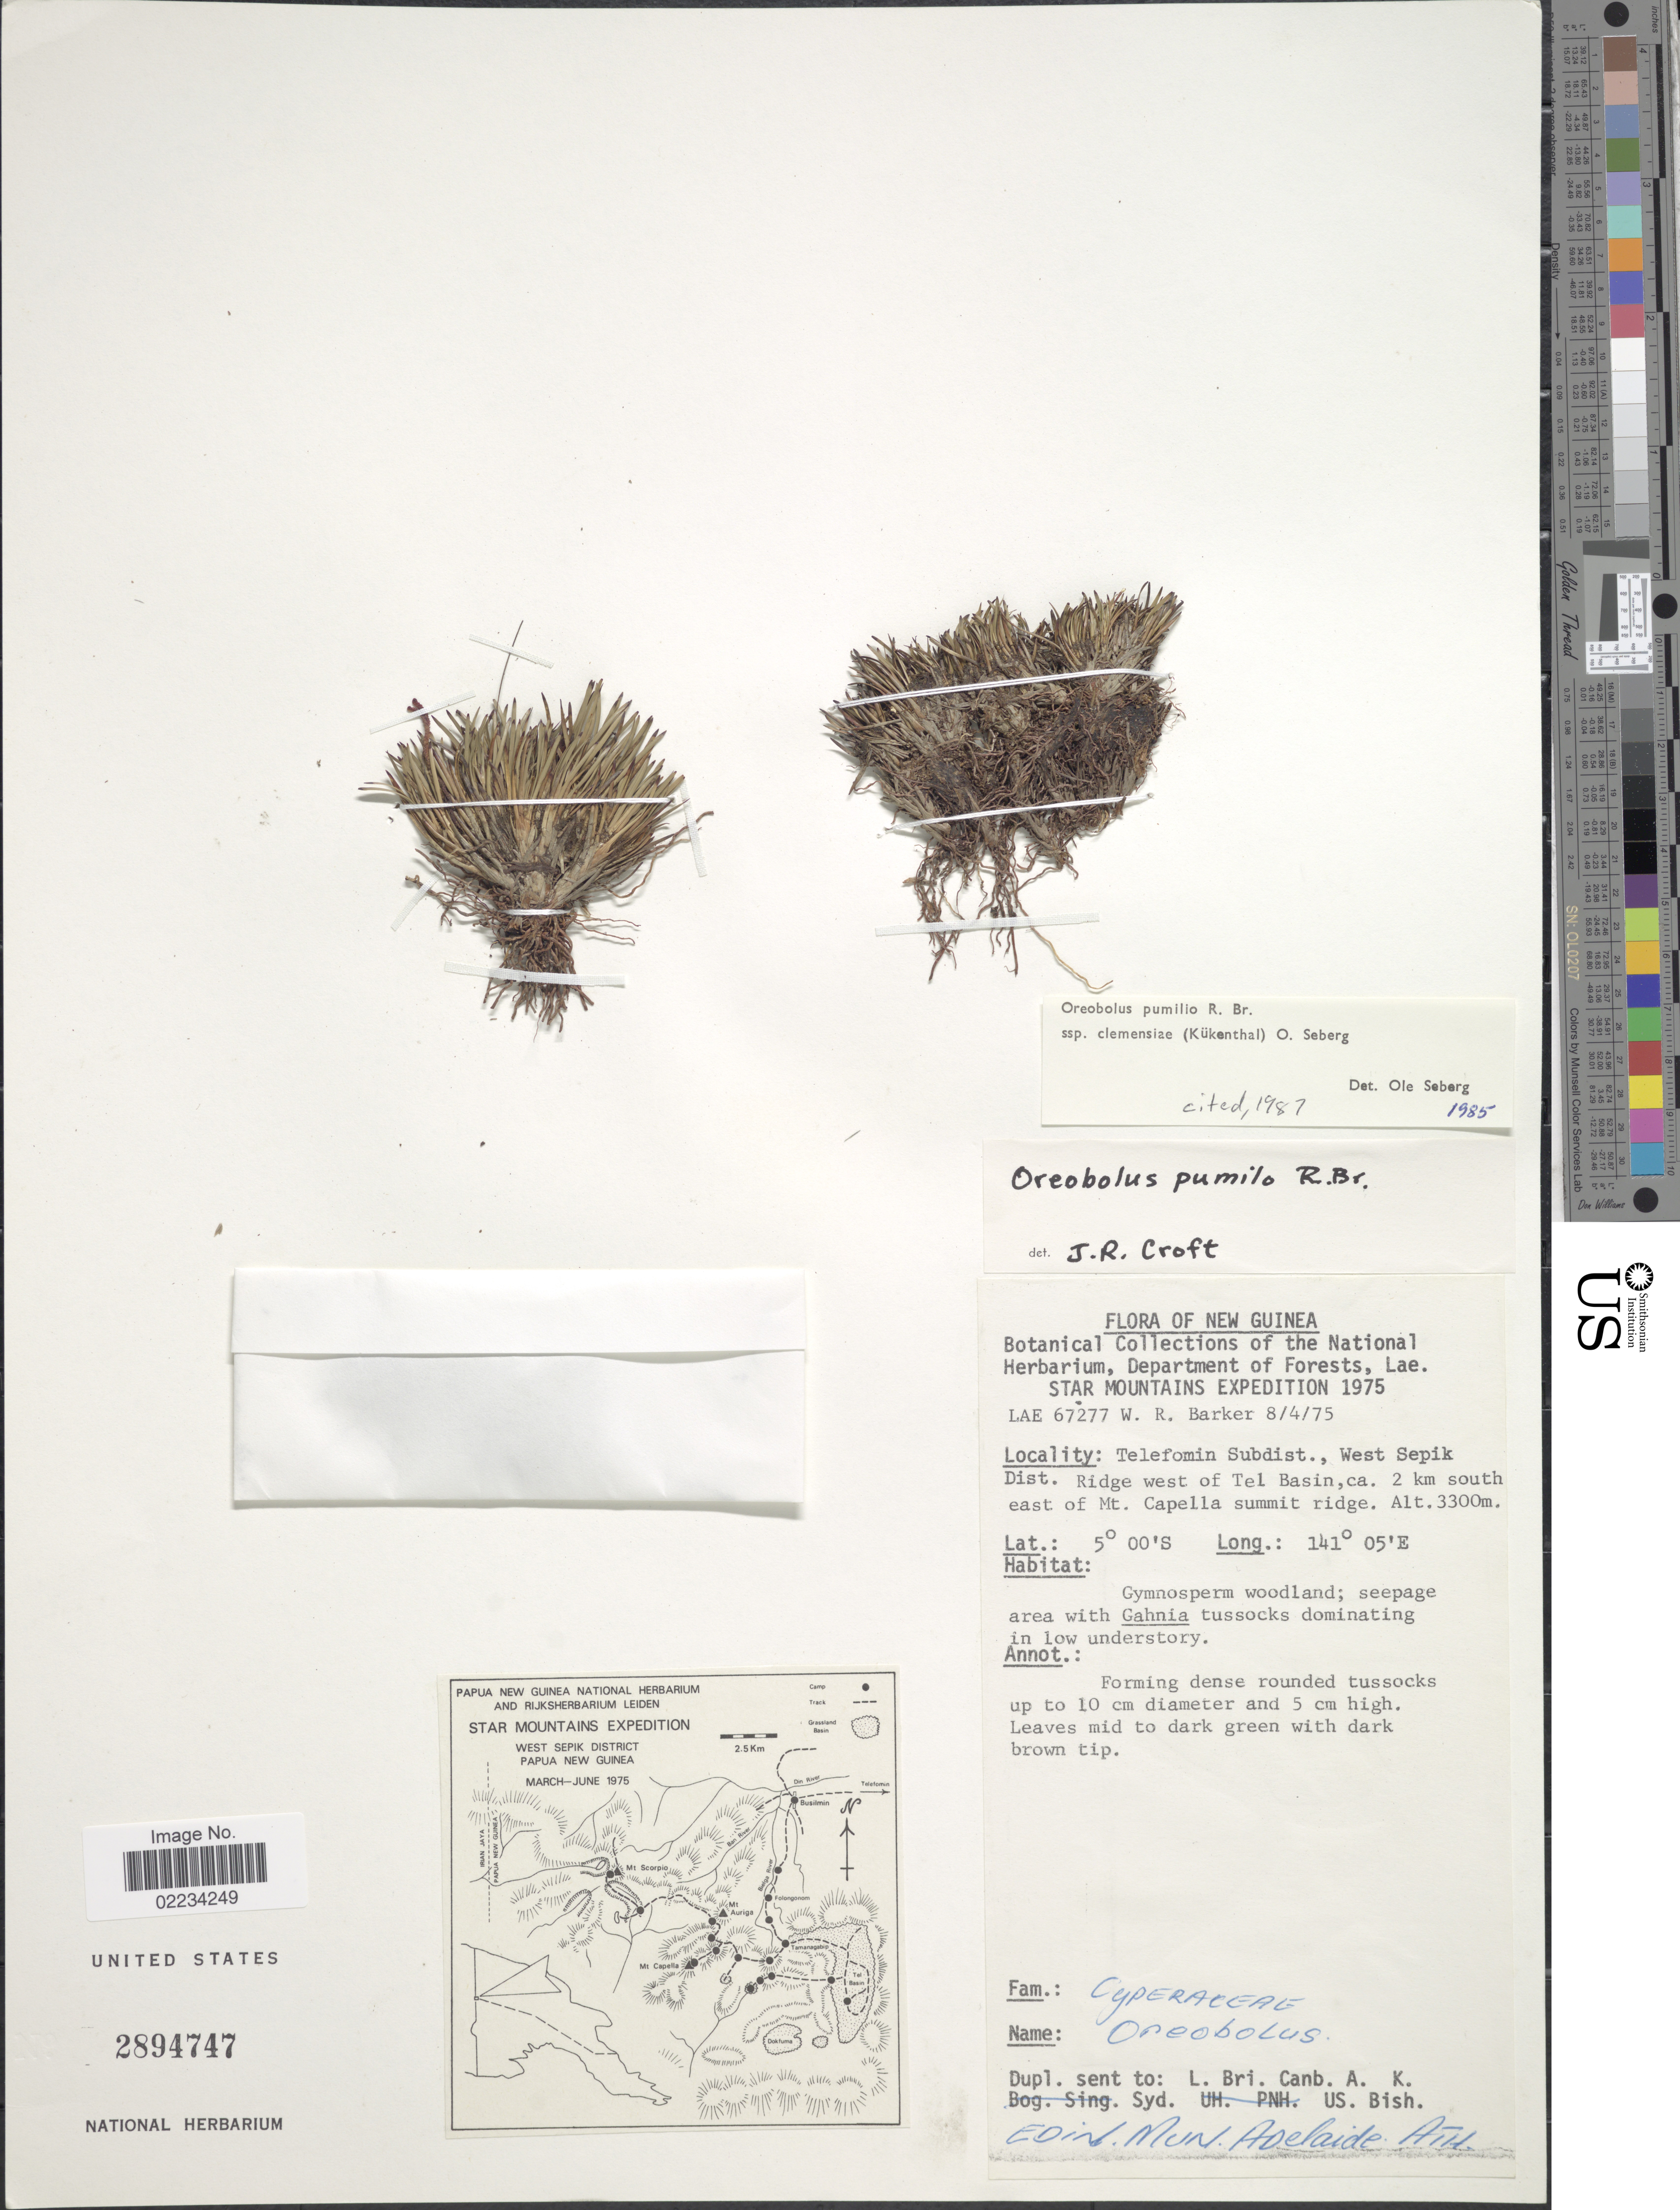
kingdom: Plantae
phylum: Tracheophyta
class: Liliopsida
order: Poales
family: Cyperaceae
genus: Oreobolus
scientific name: Oreobolus pumilio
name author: R. Br.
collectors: W. R. Barker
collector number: LAE 67277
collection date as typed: Transcribed d/m/y: 8/4/75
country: Papua New Guinea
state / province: Sandaun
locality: New Guinea, Telefomin Subdist., West Sepik Dist. Ridge west of Tel Basin, ca. 2 km south east of Mt Capella summit ridge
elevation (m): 3300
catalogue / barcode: US 2894747